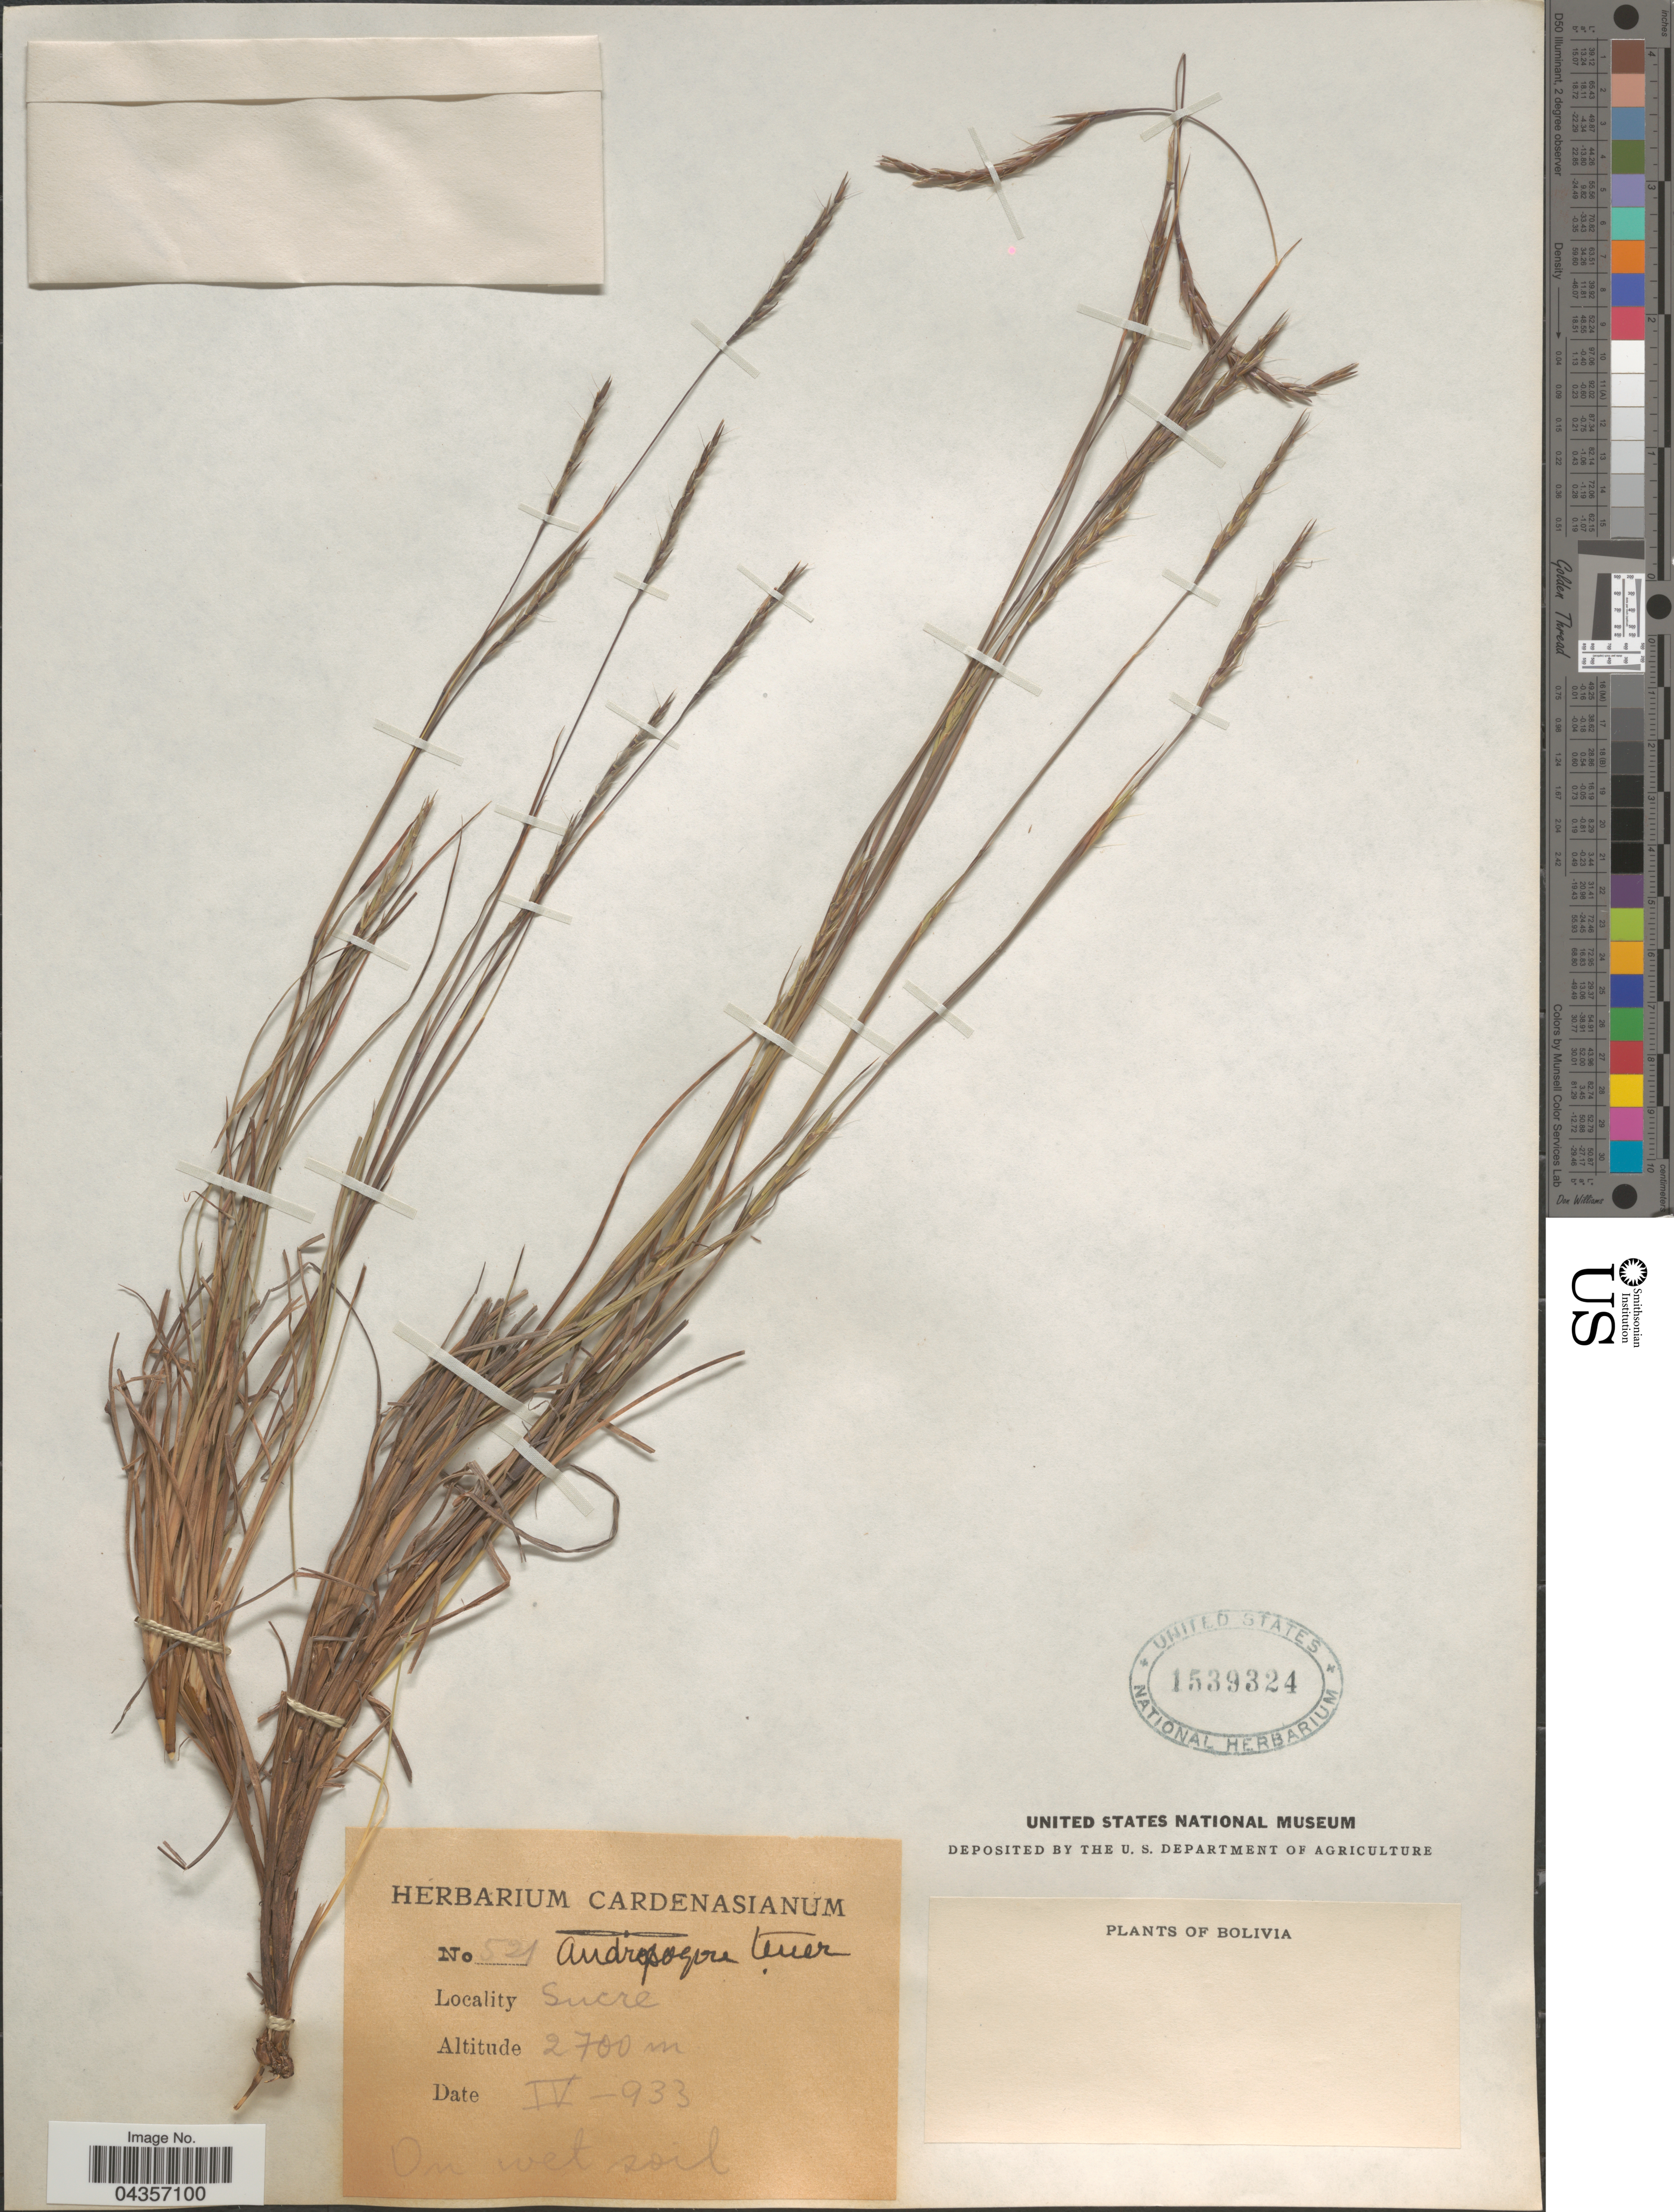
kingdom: Plantae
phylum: Tracheophyta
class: Liliopsida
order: Poales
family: Poaceae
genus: Schizachyrium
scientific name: Schizachyrium tenerum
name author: Nees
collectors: ex herb. Cardenasianum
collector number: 521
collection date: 1933-04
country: Bolivia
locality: Sucre.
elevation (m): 2700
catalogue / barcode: US 1539324